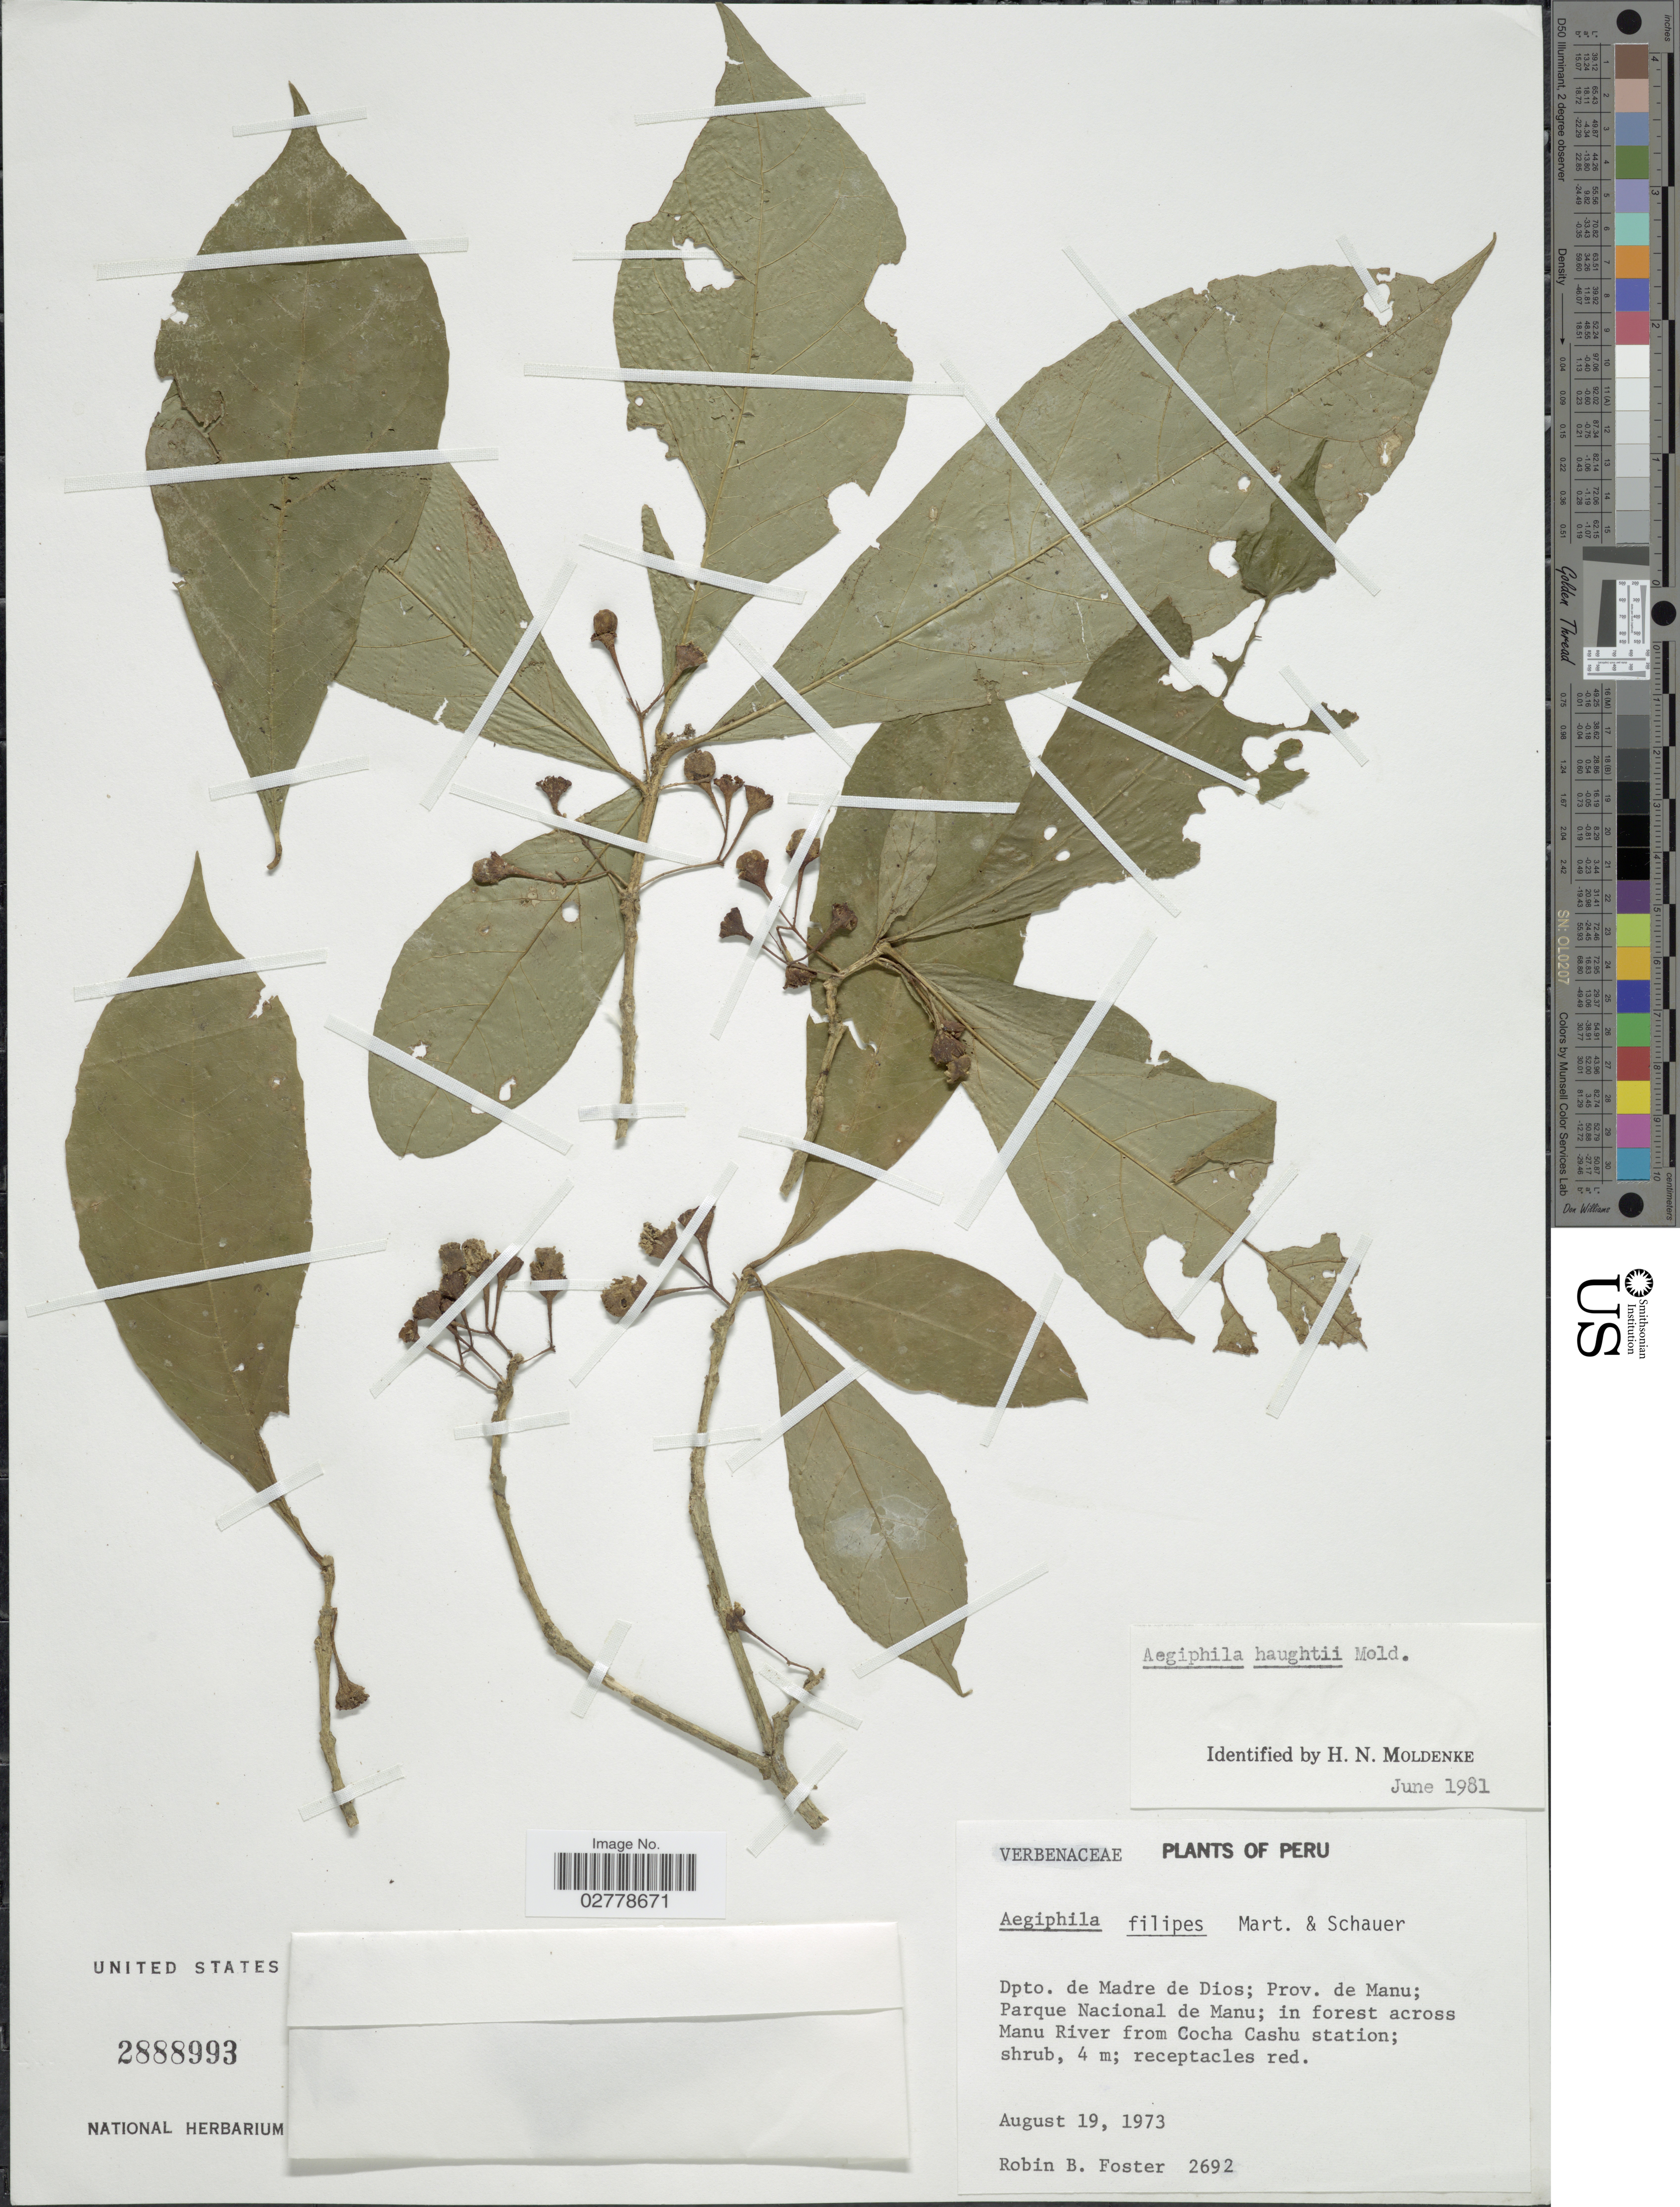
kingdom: Plantae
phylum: Tracheophyta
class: Magnoliopsida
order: Lamiales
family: Lamiaceae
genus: Aegiphila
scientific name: Aegiphila haughtii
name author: Moldenke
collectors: R. B. Foster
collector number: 2692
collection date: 1973-08-19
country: Peru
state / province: Madre de Dios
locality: Dpto. de Madre de Dios; Prov. de Manu; Parque Nacional de Manu; in forest across Manu River from Cocha Cashu station.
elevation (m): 4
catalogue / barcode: US 2888993